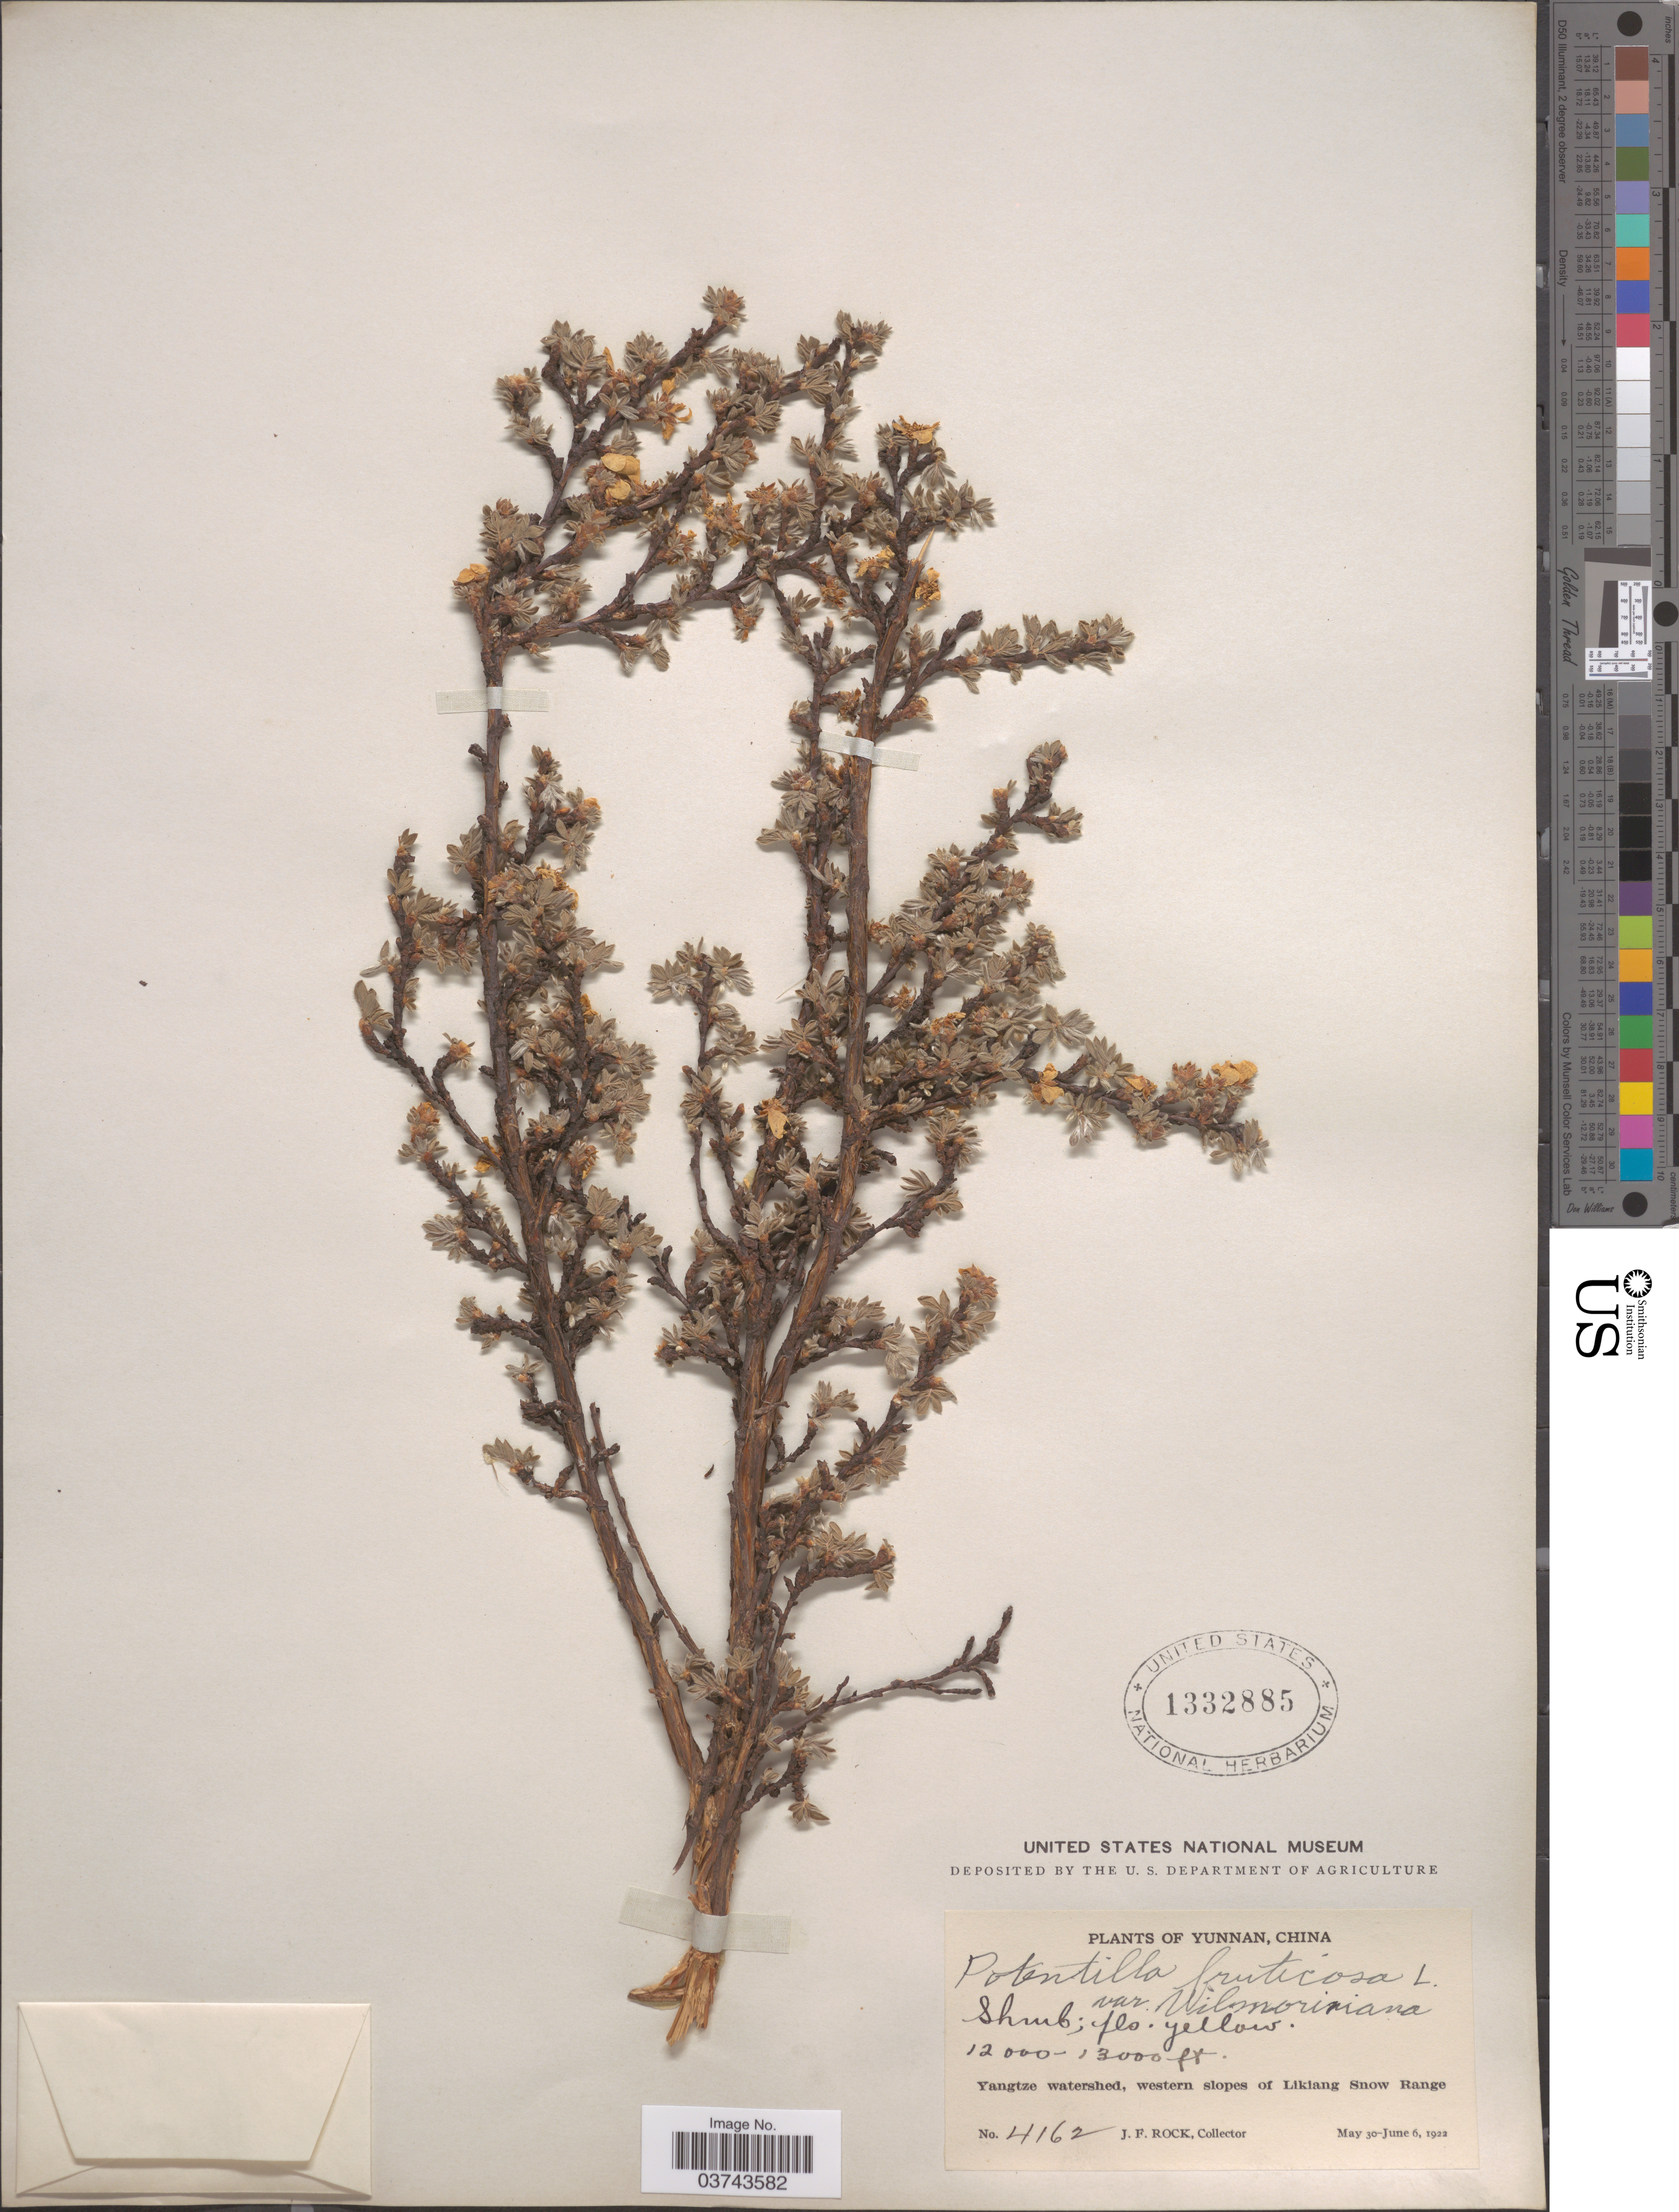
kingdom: Plantae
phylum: Tracheophyta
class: Magnoliopsida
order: Rosales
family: Rosaceae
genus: Dasiphora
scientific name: Dasiphora fruticosa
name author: (L.) Rydb.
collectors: J. Rock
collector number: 4162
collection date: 1922-05-30/1922-06-06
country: China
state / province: Yunnan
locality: Yangtze watershed, western slopes of Likiang Snow Range.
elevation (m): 3658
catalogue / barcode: US 1332885